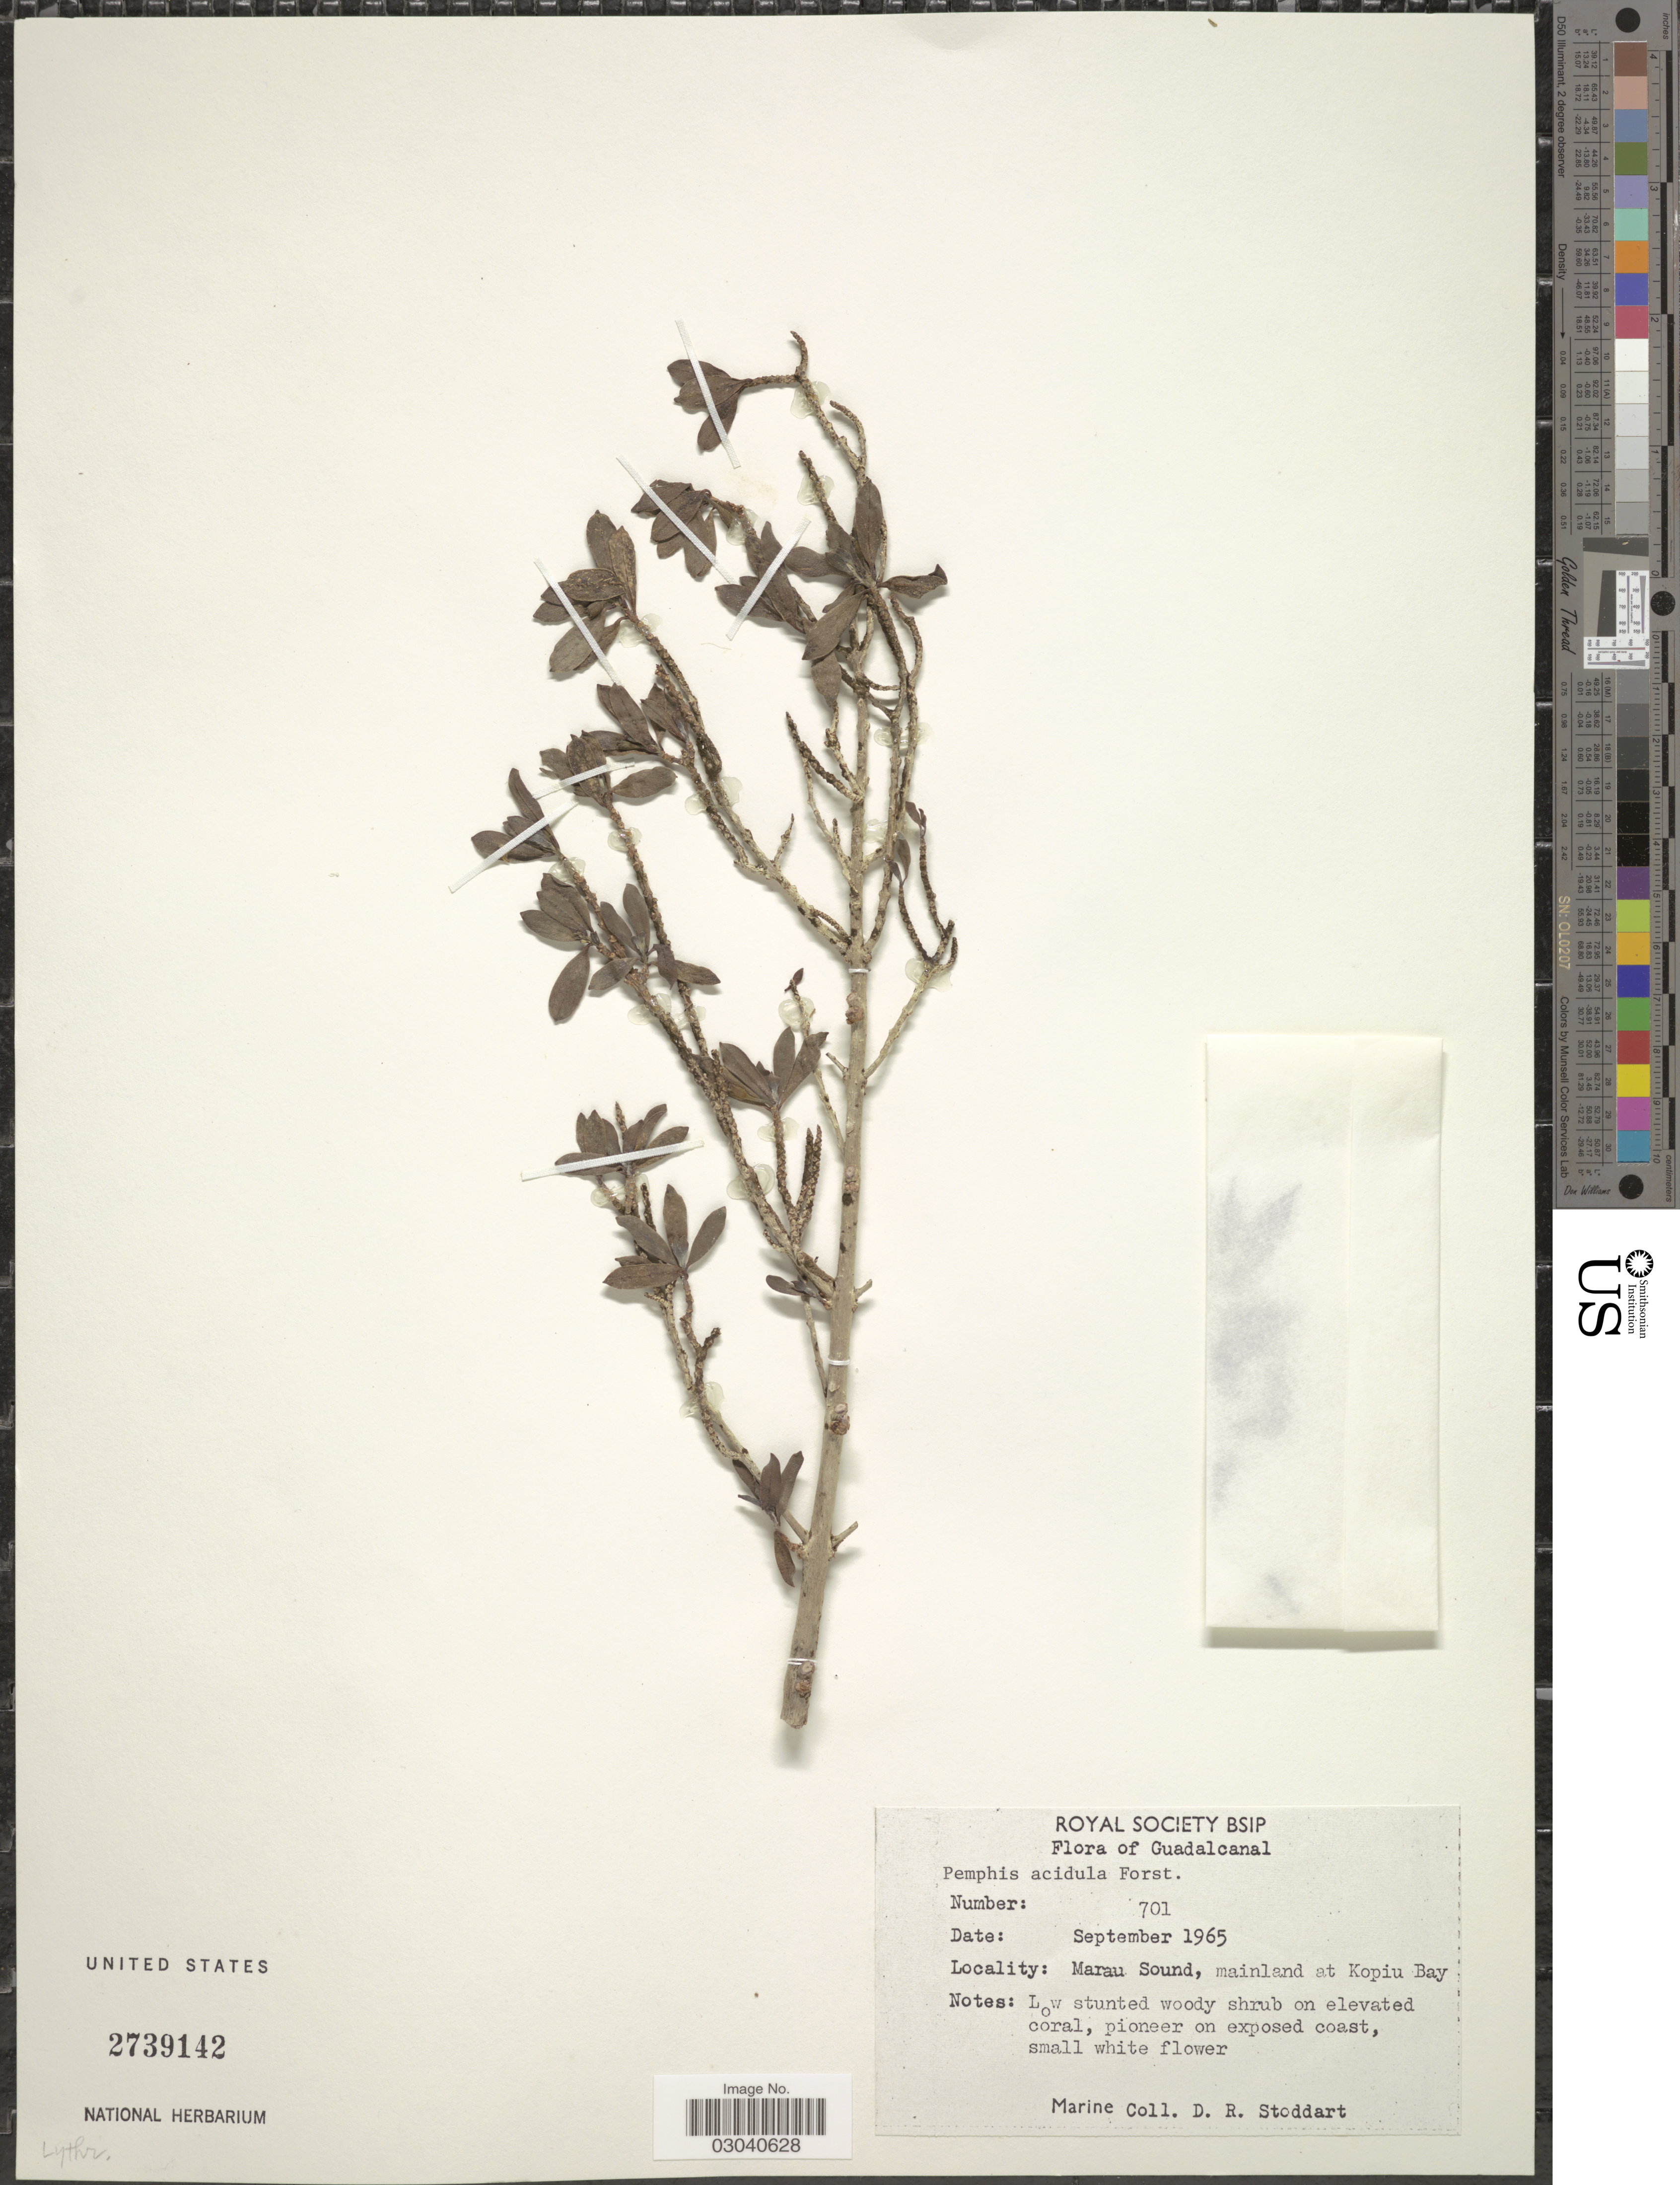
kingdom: Plantae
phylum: Tracheophyta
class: Magnoliopsida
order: Myrtales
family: Lythraceae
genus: Pemphis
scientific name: Pemphis acidula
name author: J.R. Forst. & G. Forst.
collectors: D. R. Stoddart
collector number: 701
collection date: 1965-09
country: Solomon Islands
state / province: Solomon Islands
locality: Guadalcanal. Marau Sound, mainland at Kopui Bay.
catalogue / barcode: US 2739142